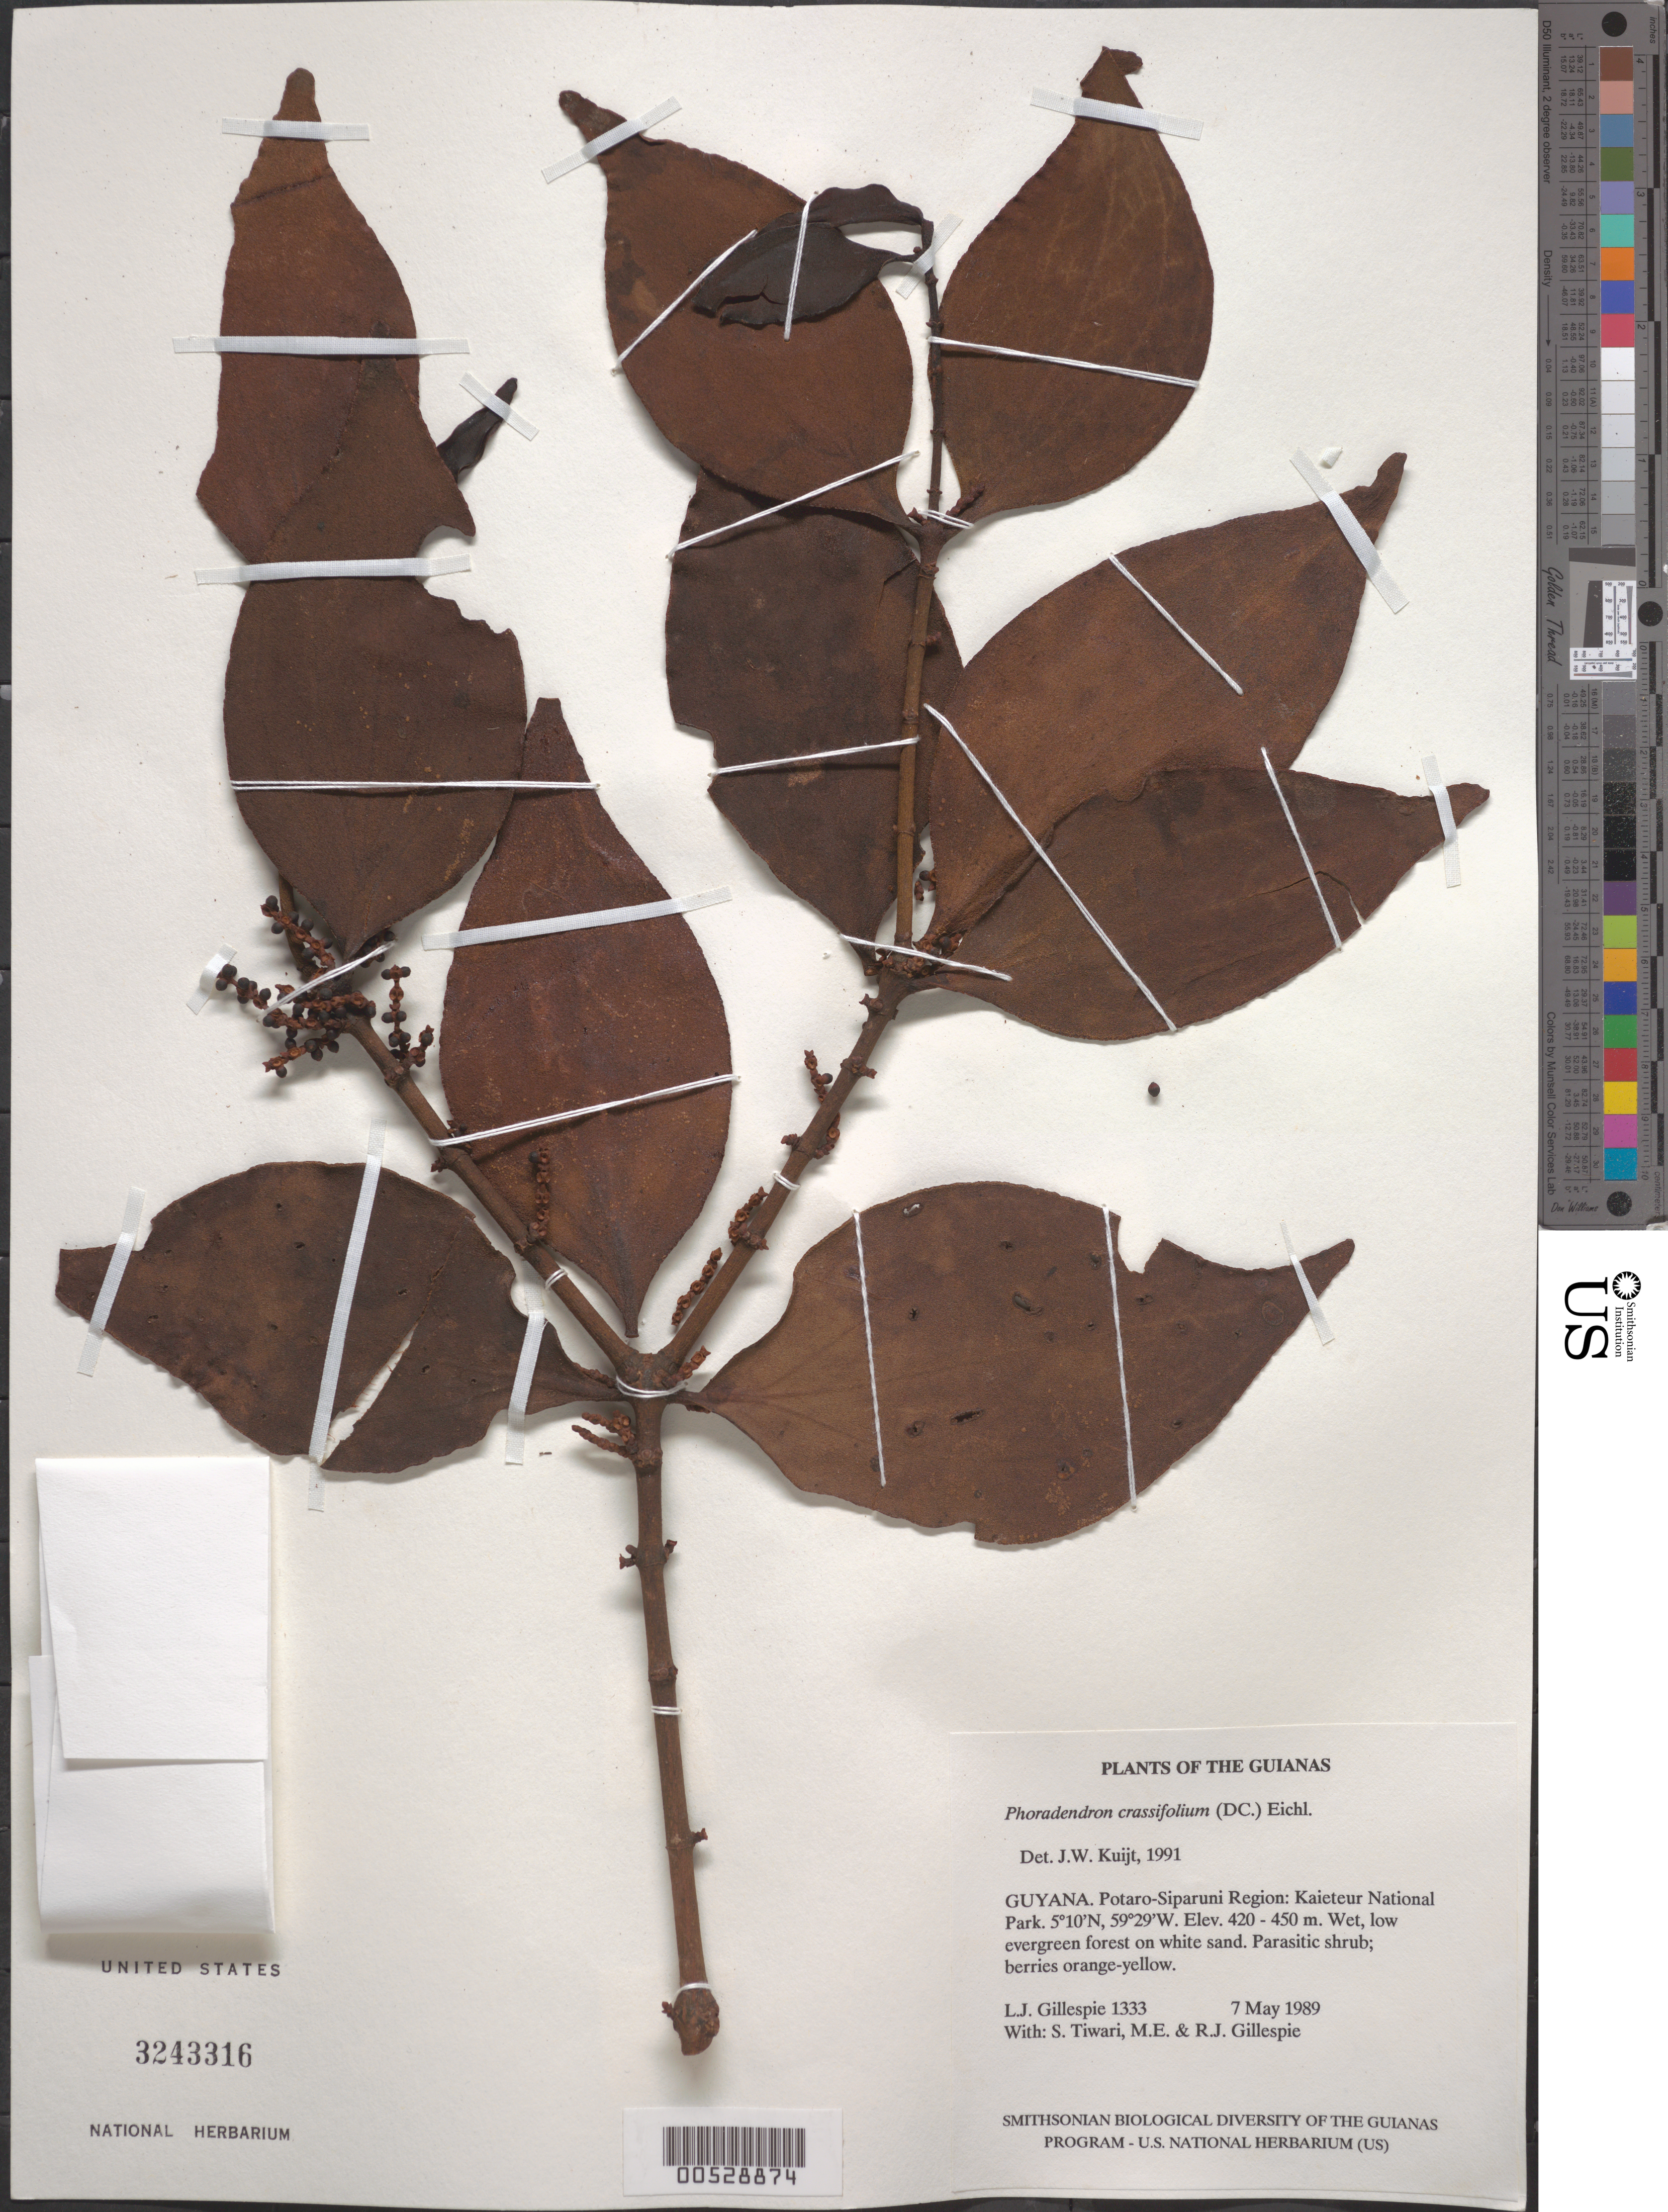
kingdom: Plantae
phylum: Tracheophyta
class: Magnoliopsida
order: Santalales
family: Viscaceae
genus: Phoradendron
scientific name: Phoradendron crassifolium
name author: (Pohl ex DC.) Eichler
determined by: Kuijt, Job, (CANADA)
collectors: L. J. Gillespie, S. Tiwari, M. Gillespie & R. Gillespie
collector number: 1333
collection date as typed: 7 May 1989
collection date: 1989-05-07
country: Guyana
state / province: Potaro-Siparuni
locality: Kaieteur National Park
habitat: Wet, low evergreen forest on white sand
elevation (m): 420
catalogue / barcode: US 3243316